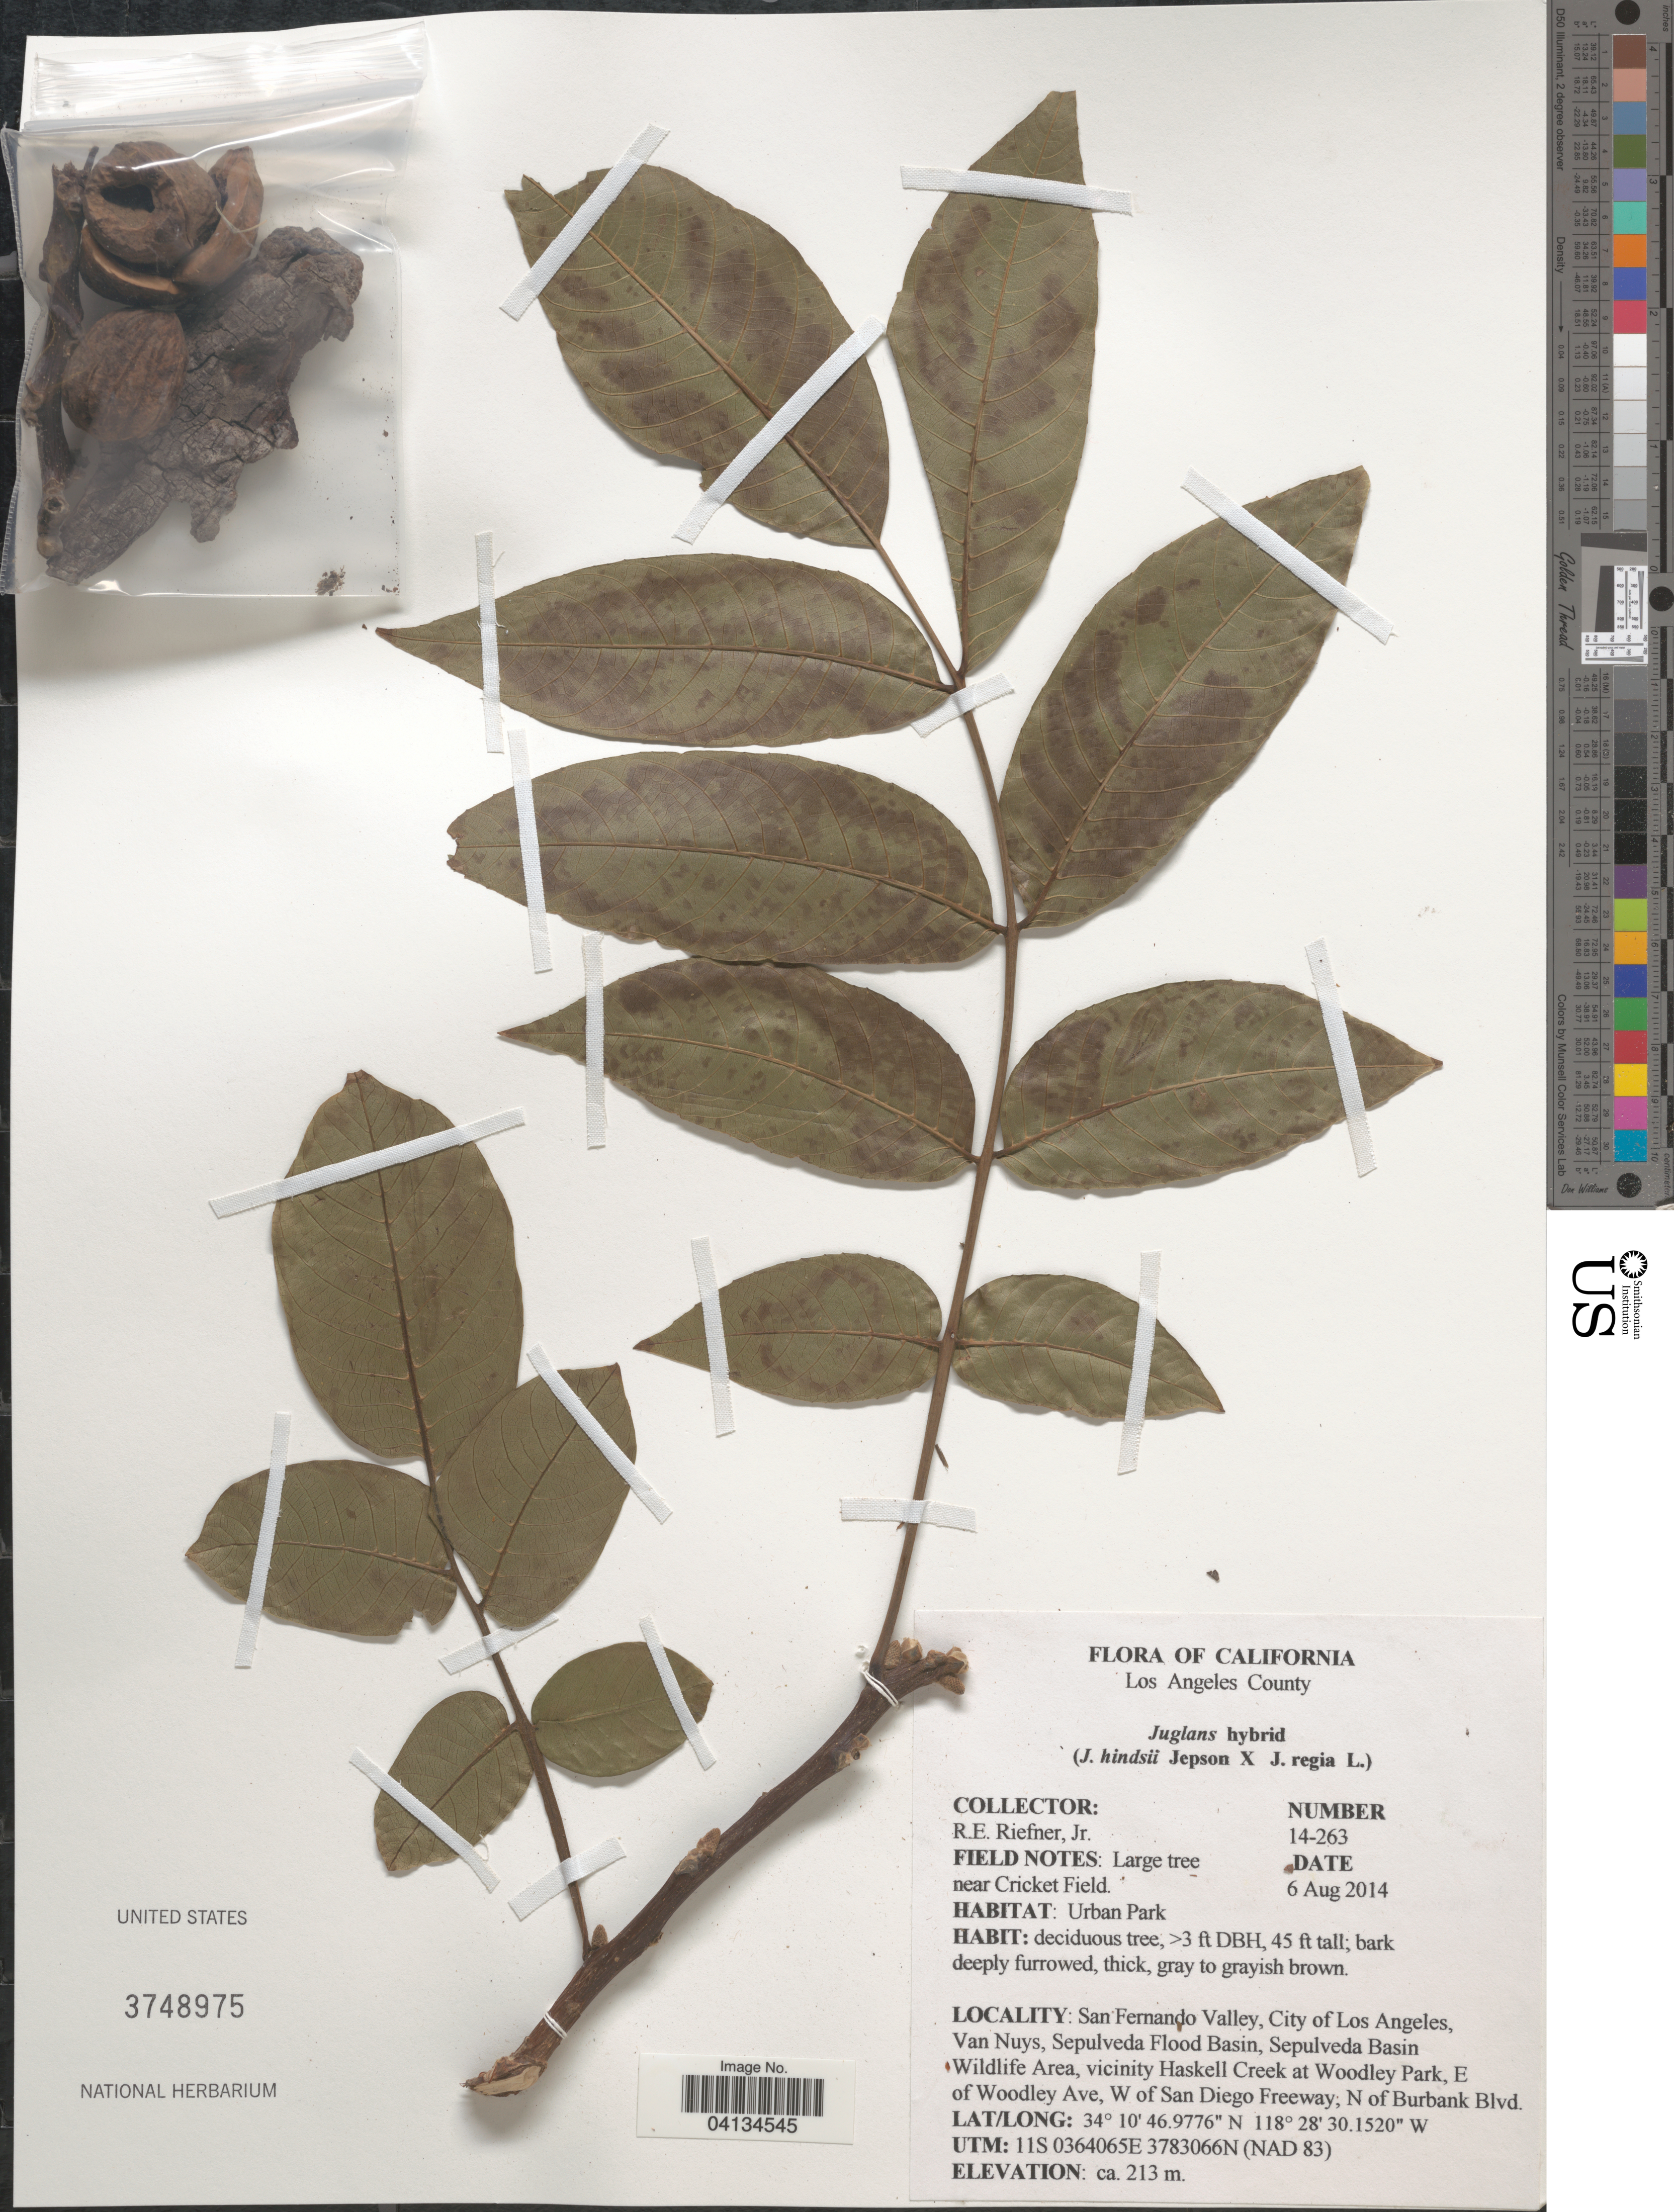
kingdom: Plantae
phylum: Tracheophyta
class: Magnoliopsida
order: Fagales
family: Juglandaceae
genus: Juglans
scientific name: Juglans hindsii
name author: (Jeps.) Jeps. ex R.E. Sm.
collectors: R. Riefner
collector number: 14-263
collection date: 2014-08-06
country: United States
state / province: California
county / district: Los Angeles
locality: Los Angeles County. San Fernando Valley, City of Los Angeles, Van Nuys, Sepulveda Flood Basin, Sepulveda Basin Wildlife Area, vicinity Haskell Creek at Woodley Park, E of Woodley Ave, W of San Diego Freeway; N of Burbank Blvd. UTM: 11S 0364065E 3783066N (NAD 83).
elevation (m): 213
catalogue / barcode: US 3748975